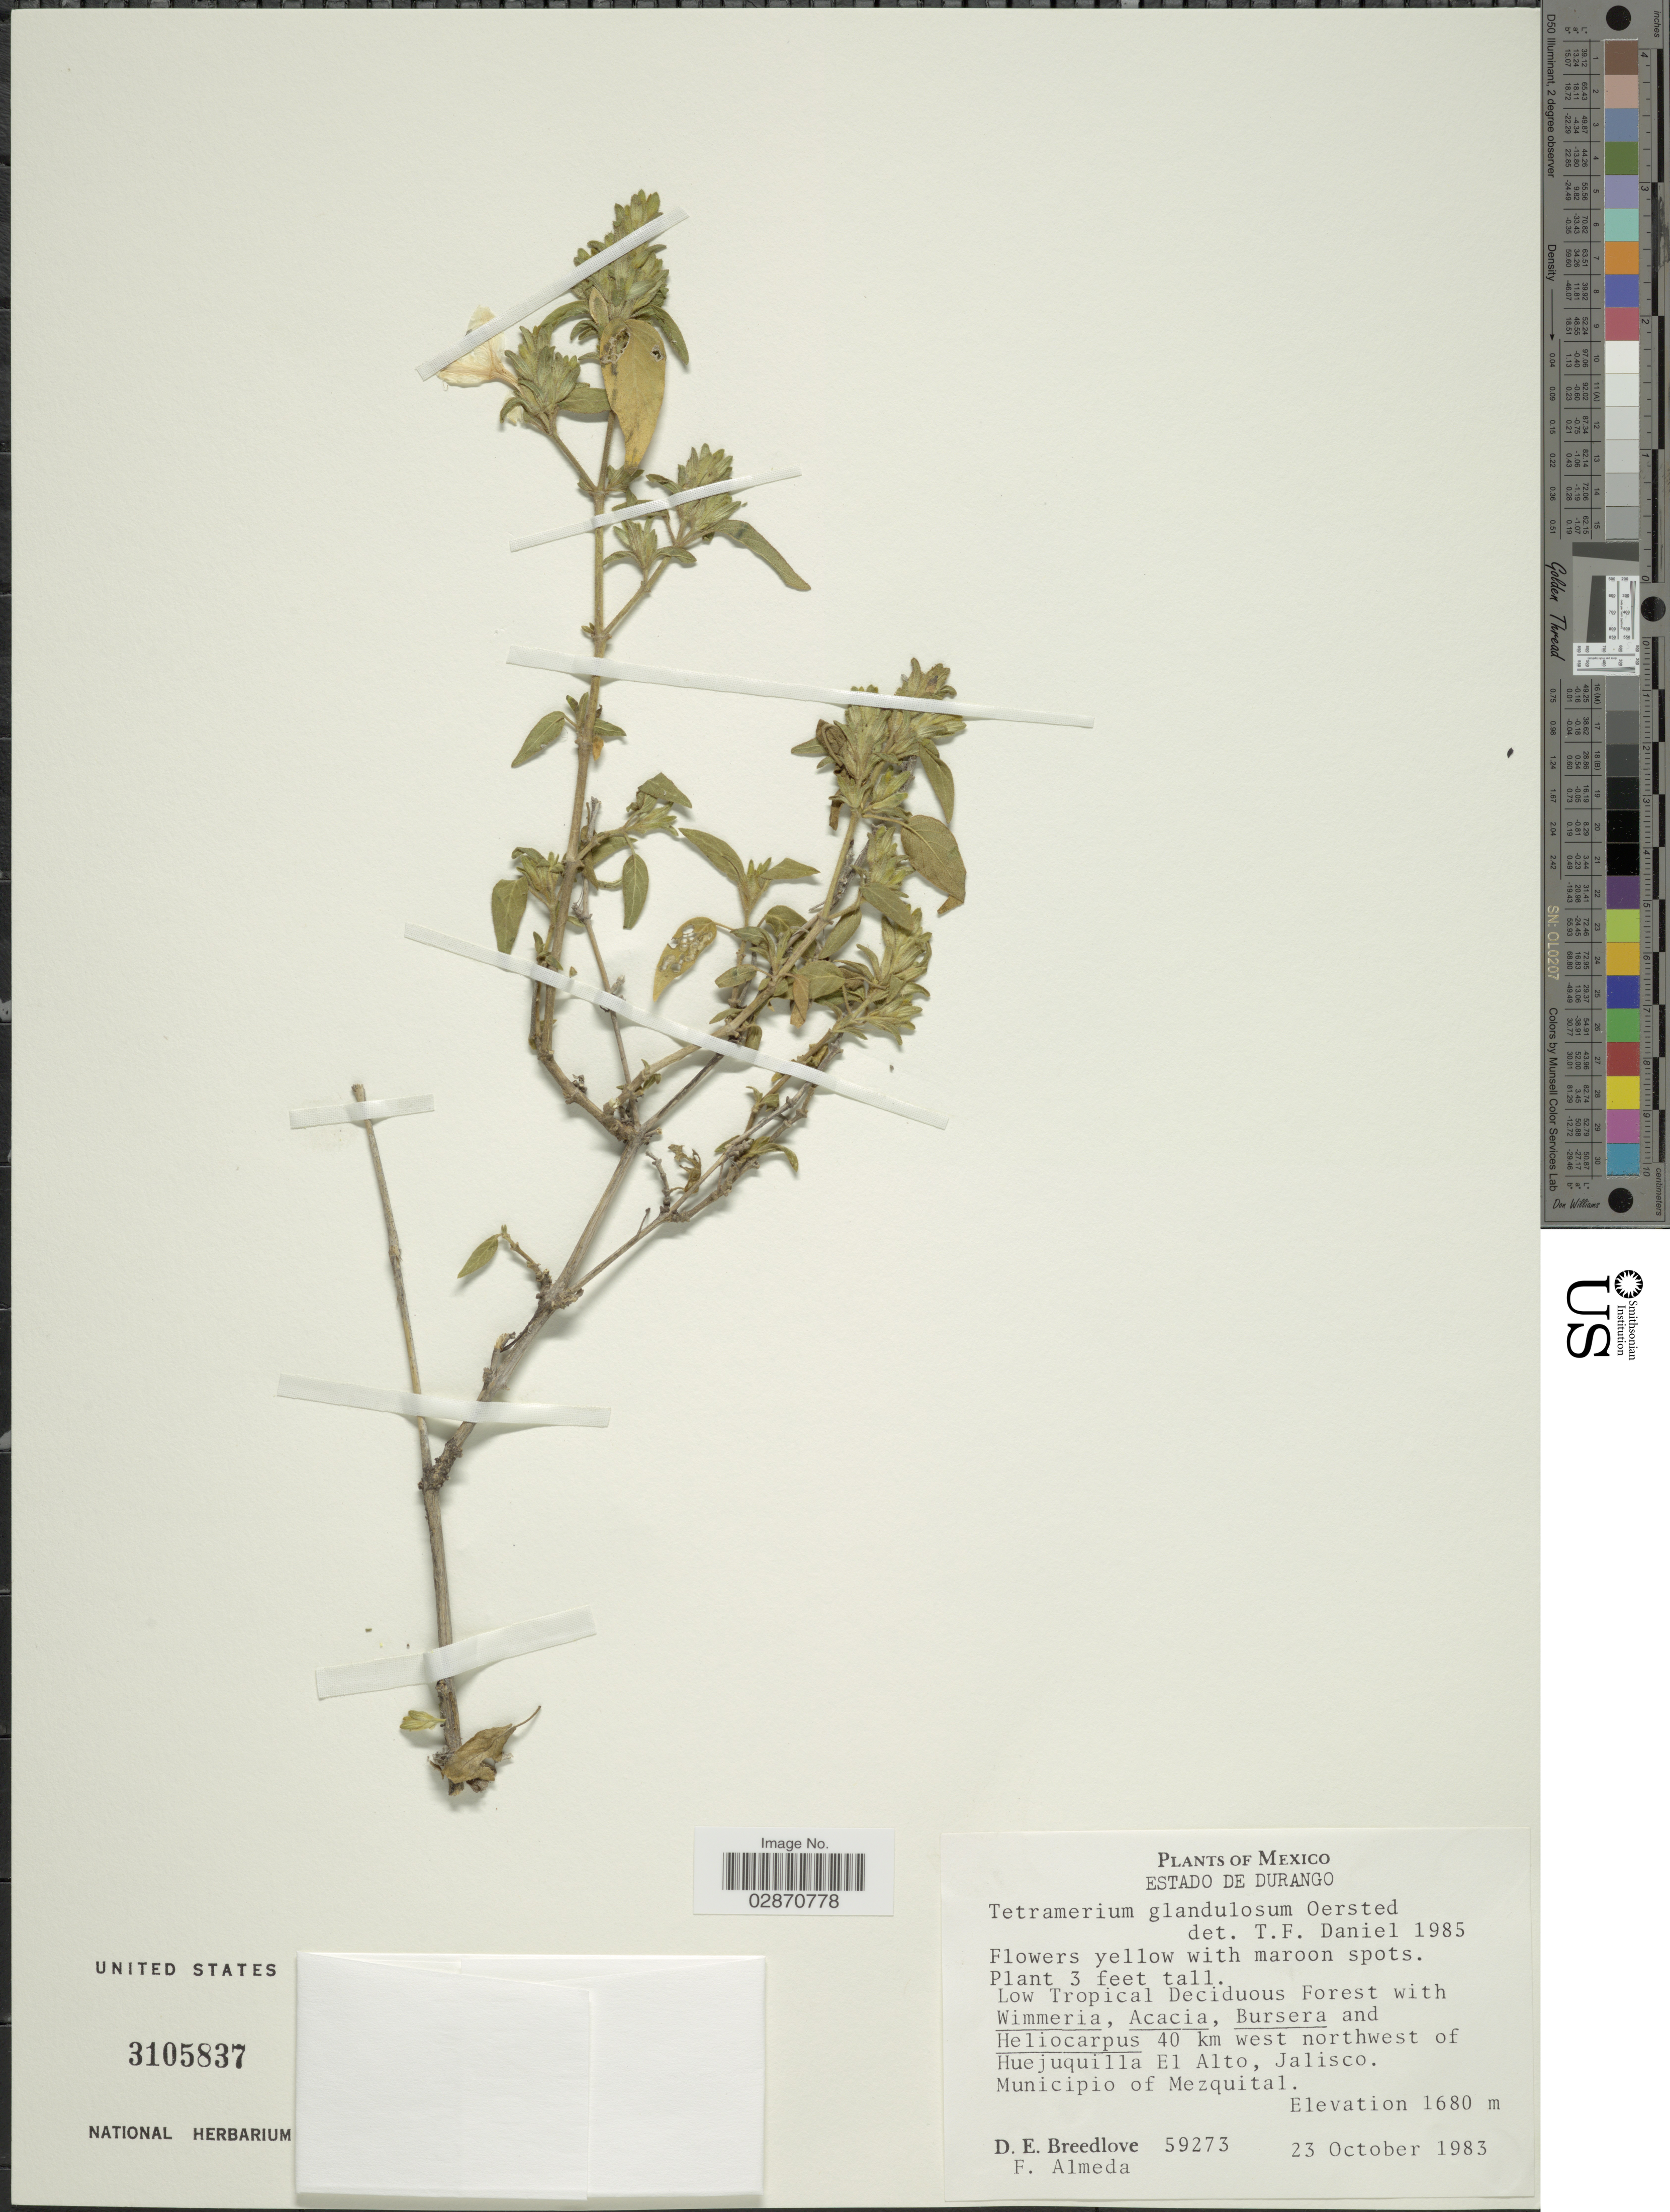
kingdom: Plantae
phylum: Tracheophyta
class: Magnoliopsida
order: Lamiales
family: Acanthaceae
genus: Tetramerium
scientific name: Tetramerium glandulosum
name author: Oerst.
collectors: D. E. Breedlove & F. Almeda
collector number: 59273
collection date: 1983-10-23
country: Mexico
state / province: Durango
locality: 40 km west northwest of Huejuquilla El Alto, Jalisco. Municipio of Mezquital.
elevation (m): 1680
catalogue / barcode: US 3105837